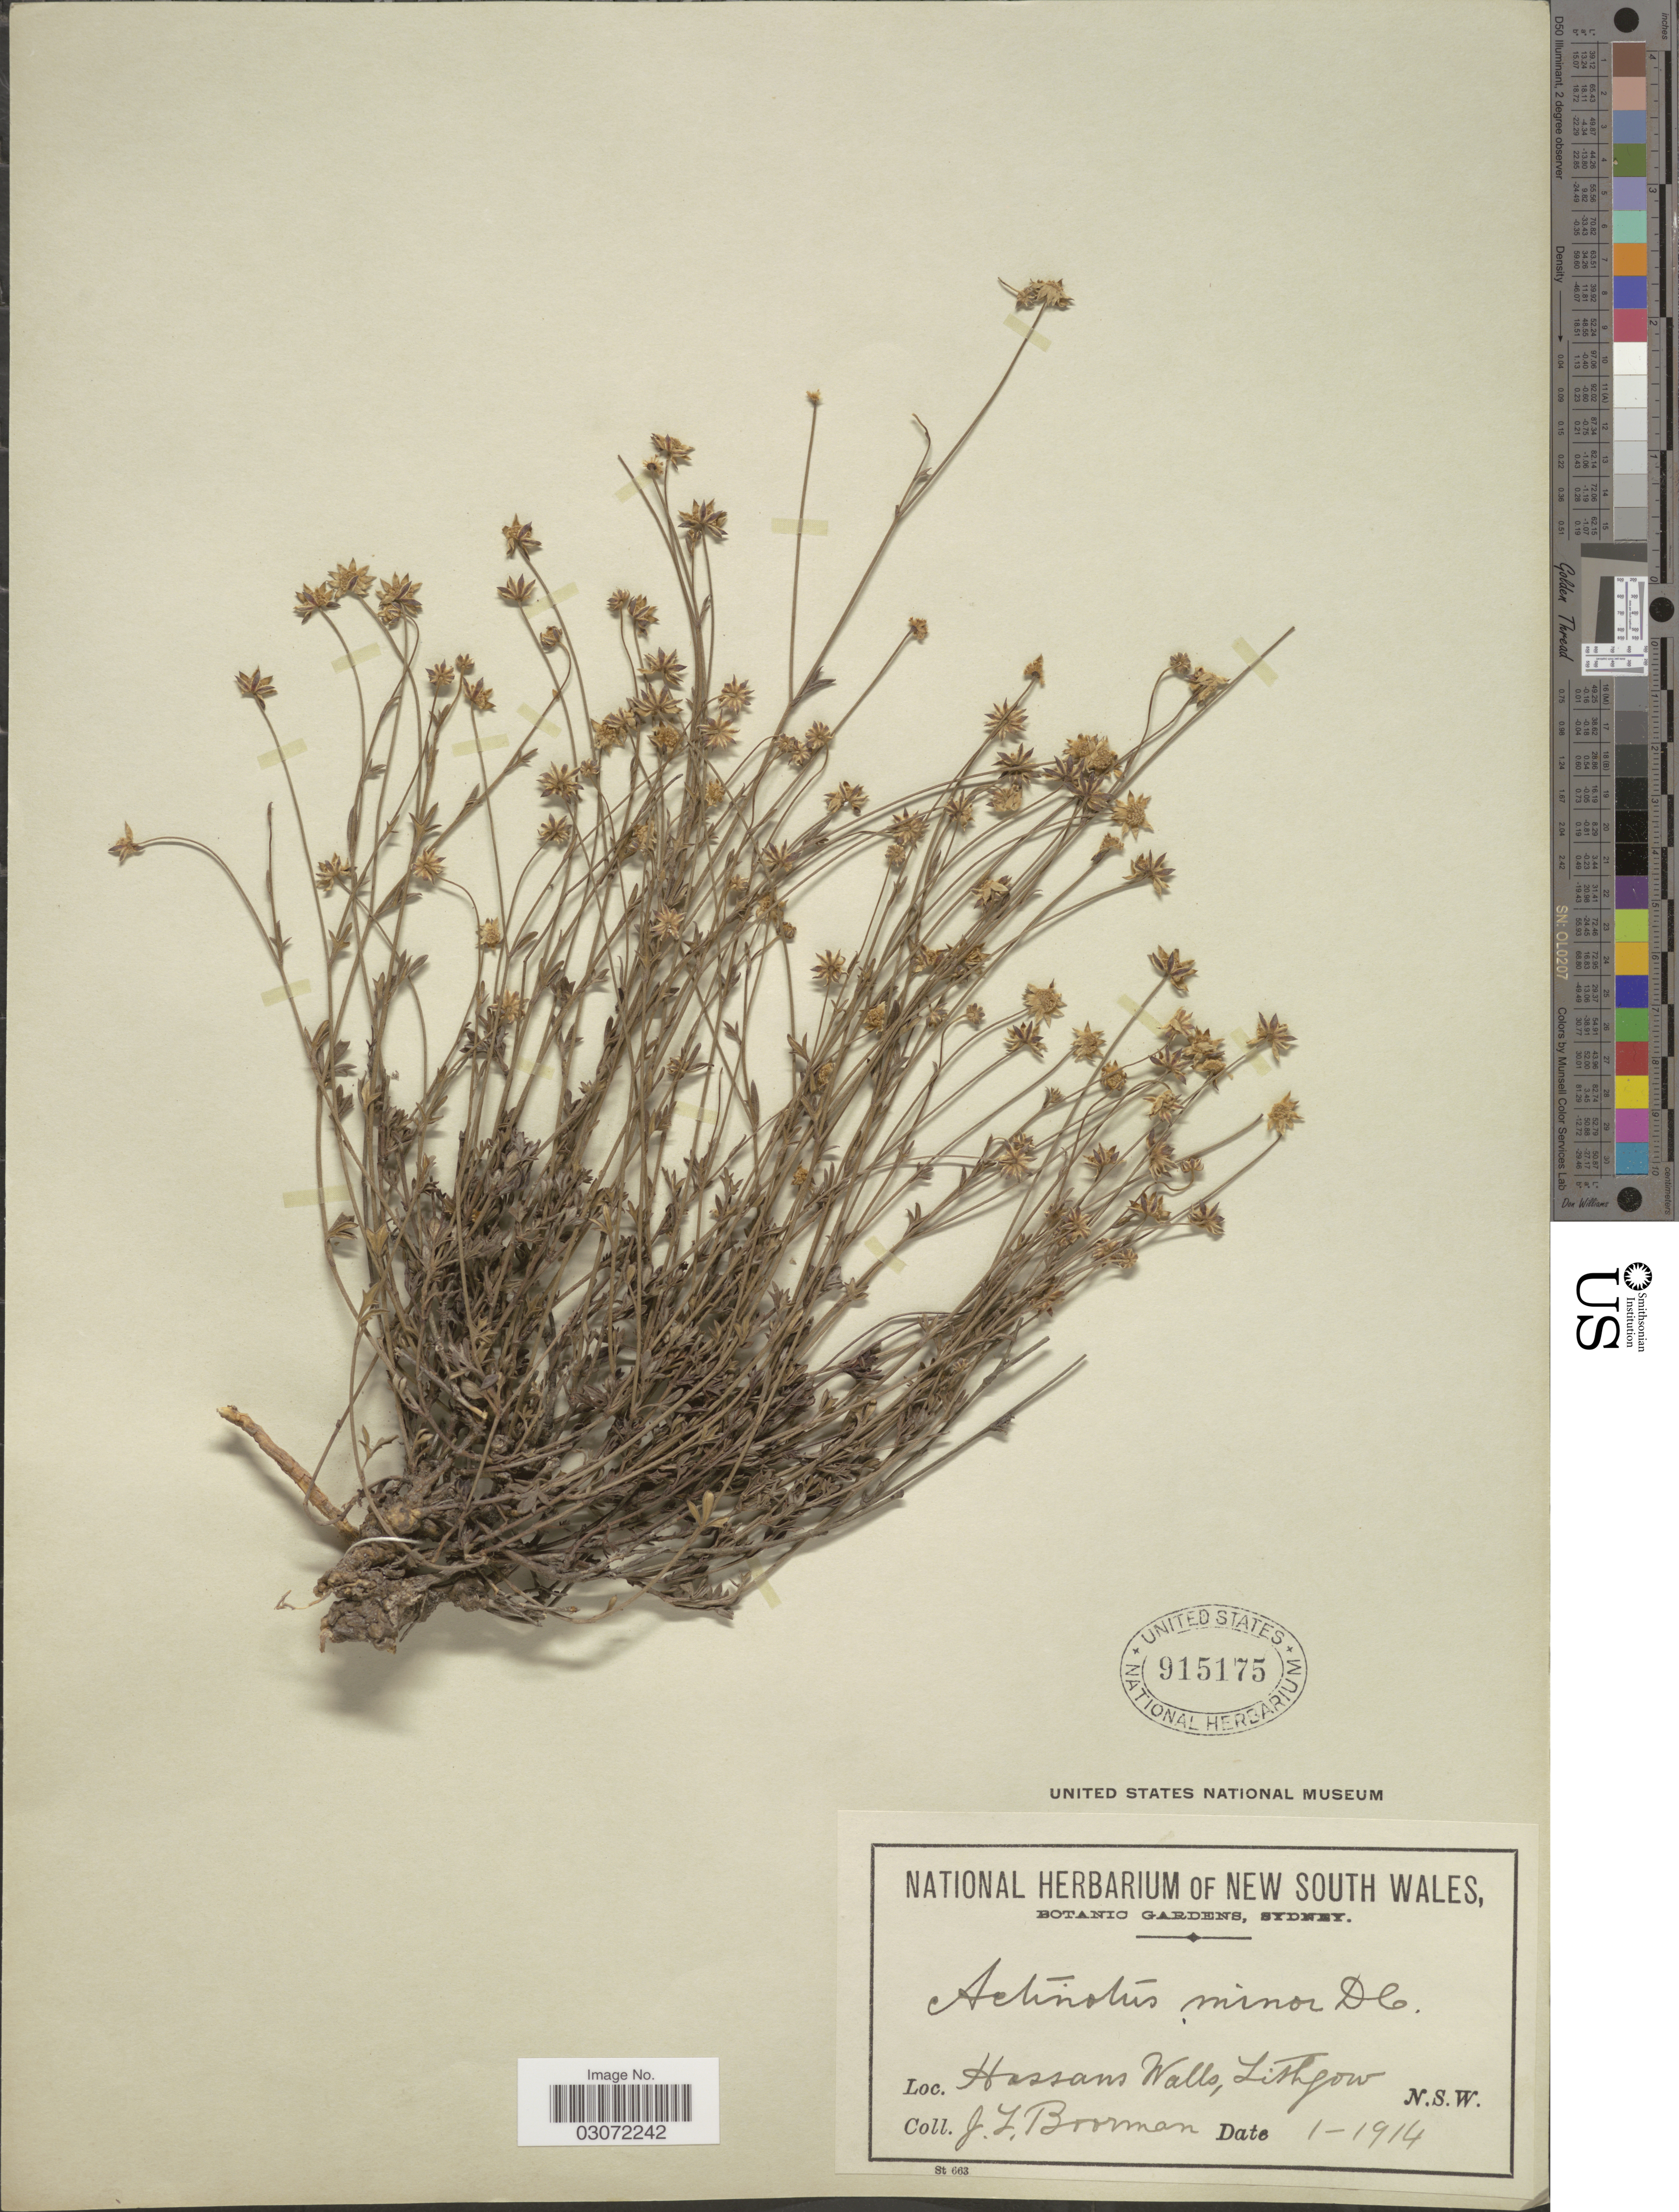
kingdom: Plantae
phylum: Tracheophyta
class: Magnoliopsida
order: Apiales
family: Apiaceae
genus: Actinotus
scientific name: Actinotus minor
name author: (Sm.) DC.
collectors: J. Boorman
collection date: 1914-01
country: Australia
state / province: New South Wales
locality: Hassans Walls, Lithgow.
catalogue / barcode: US 915175